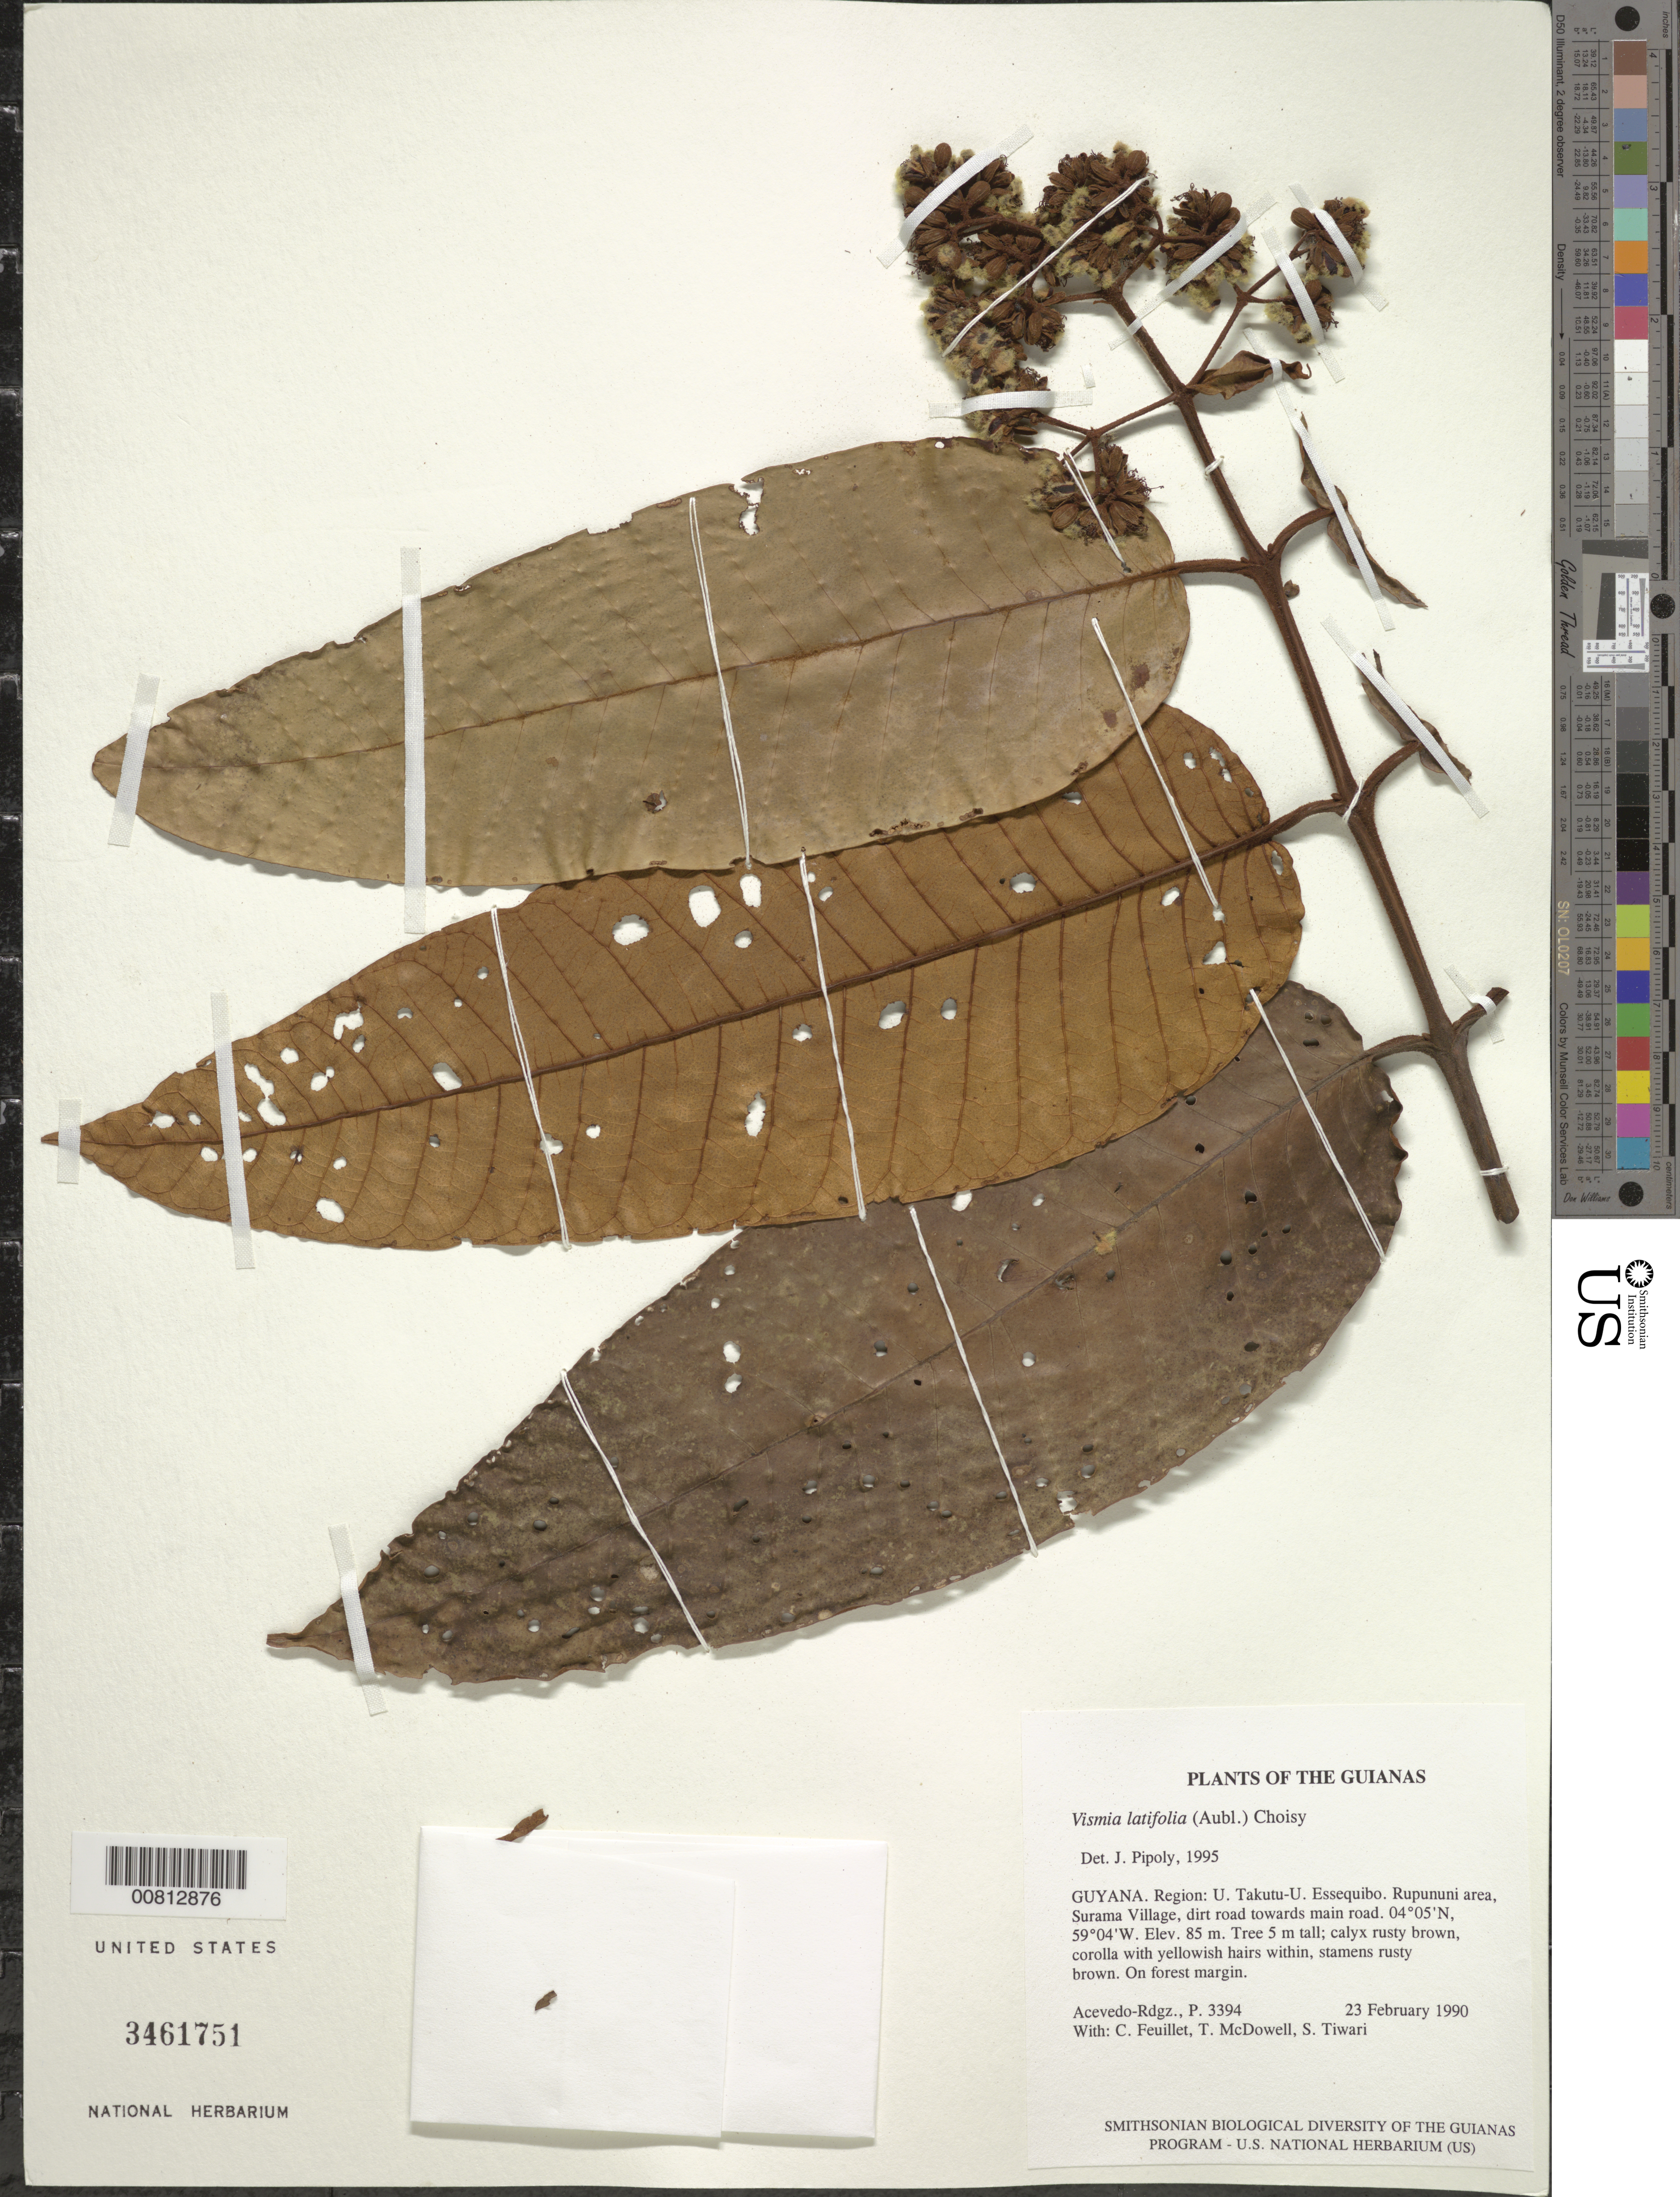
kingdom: Plantae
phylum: Tracheophyta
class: Magnoliopsida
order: Malpighiales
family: Hypericaceae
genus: Vismia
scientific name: Vismia latifolia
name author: (Aubl.) Choisy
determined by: Pipoly, J. J., III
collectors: P. Acevedo-Rodr., C. Feuillet, T. McDowell & S. Tiwari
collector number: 3394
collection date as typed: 23 Feb 1990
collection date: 1990-02-23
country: Guyana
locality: U. Takutu - U. Essequibo. Rupununi area, Surama Village, dirt road towards main road.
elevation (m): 85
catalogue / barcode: US 3461751